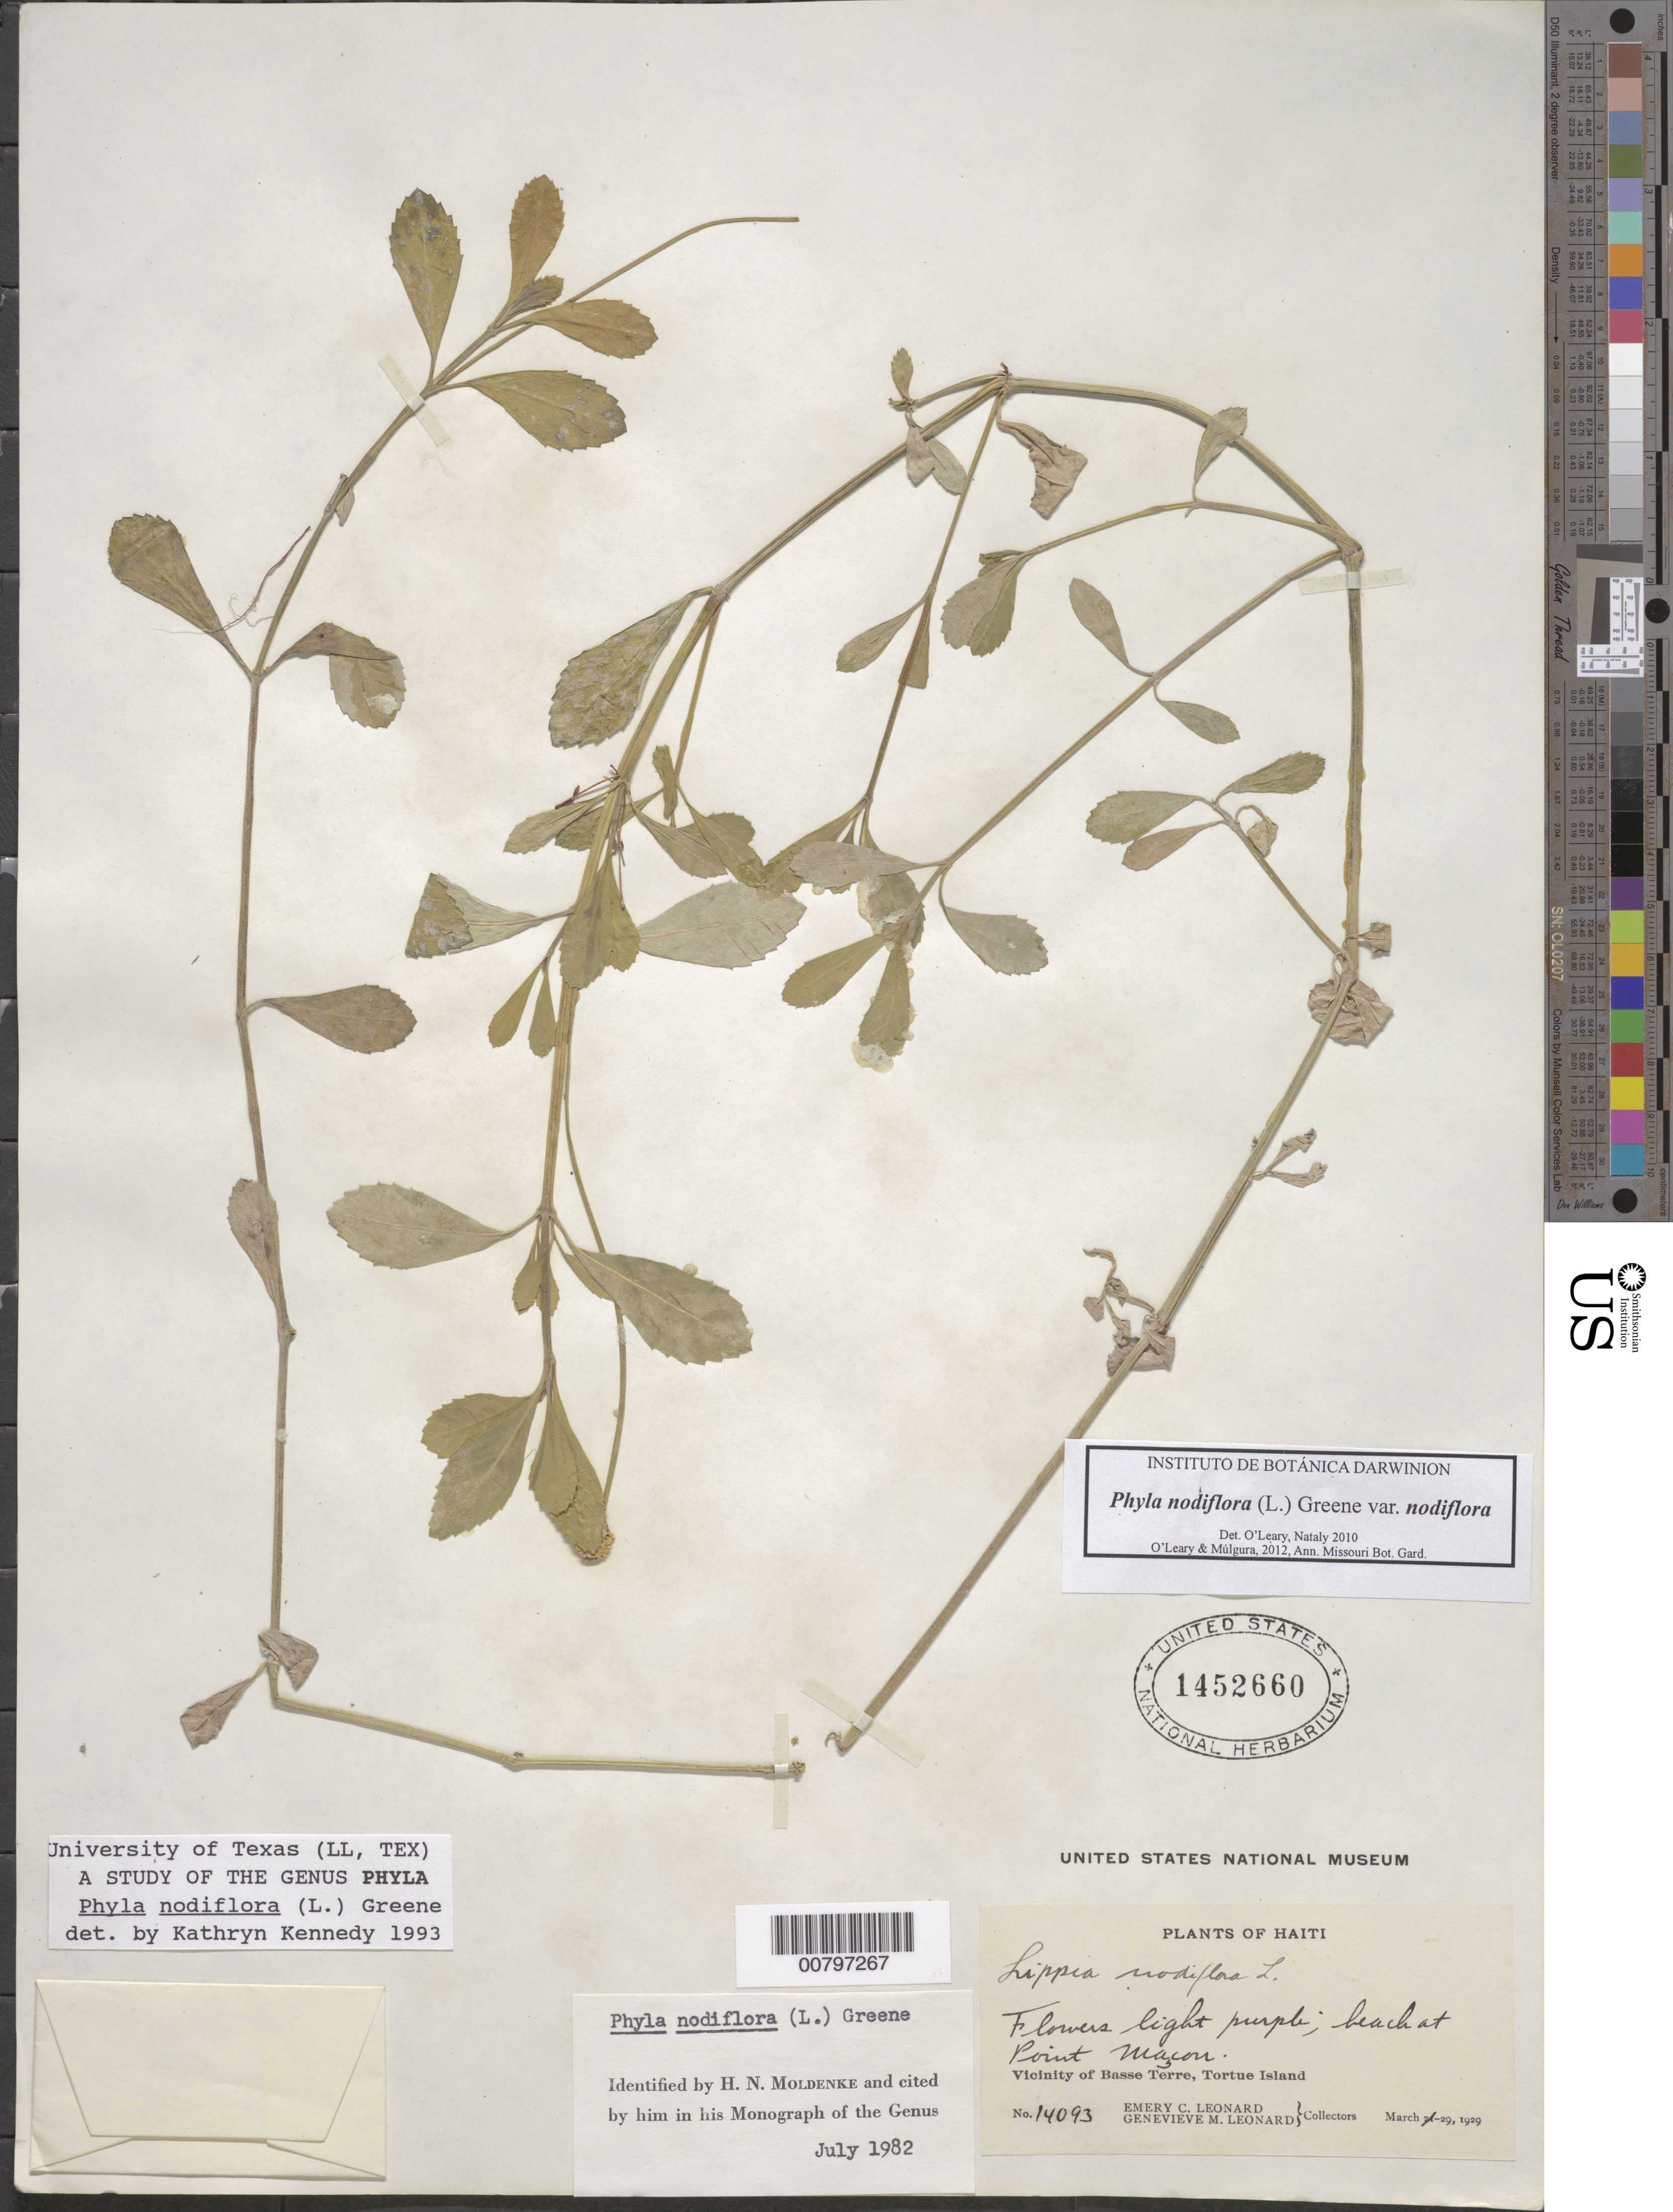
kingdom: Plantae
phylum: Tracheophyta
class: Magnoliopsida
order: Lamiales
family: Verbenaceae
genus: Phyla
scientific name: Phyla nodiflora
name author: (L.) Greene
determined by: Kennedy, K.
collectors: E. C. Leonard & G. M. Leonard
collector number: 14093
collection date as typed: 29 Mar 1929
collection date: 1929-03-29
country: Haiti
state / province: Nord-Ouest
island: Île de la Tortue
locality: Vicinity of Basse Terre, Point Macon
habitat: Beach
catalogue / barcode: US 1452660